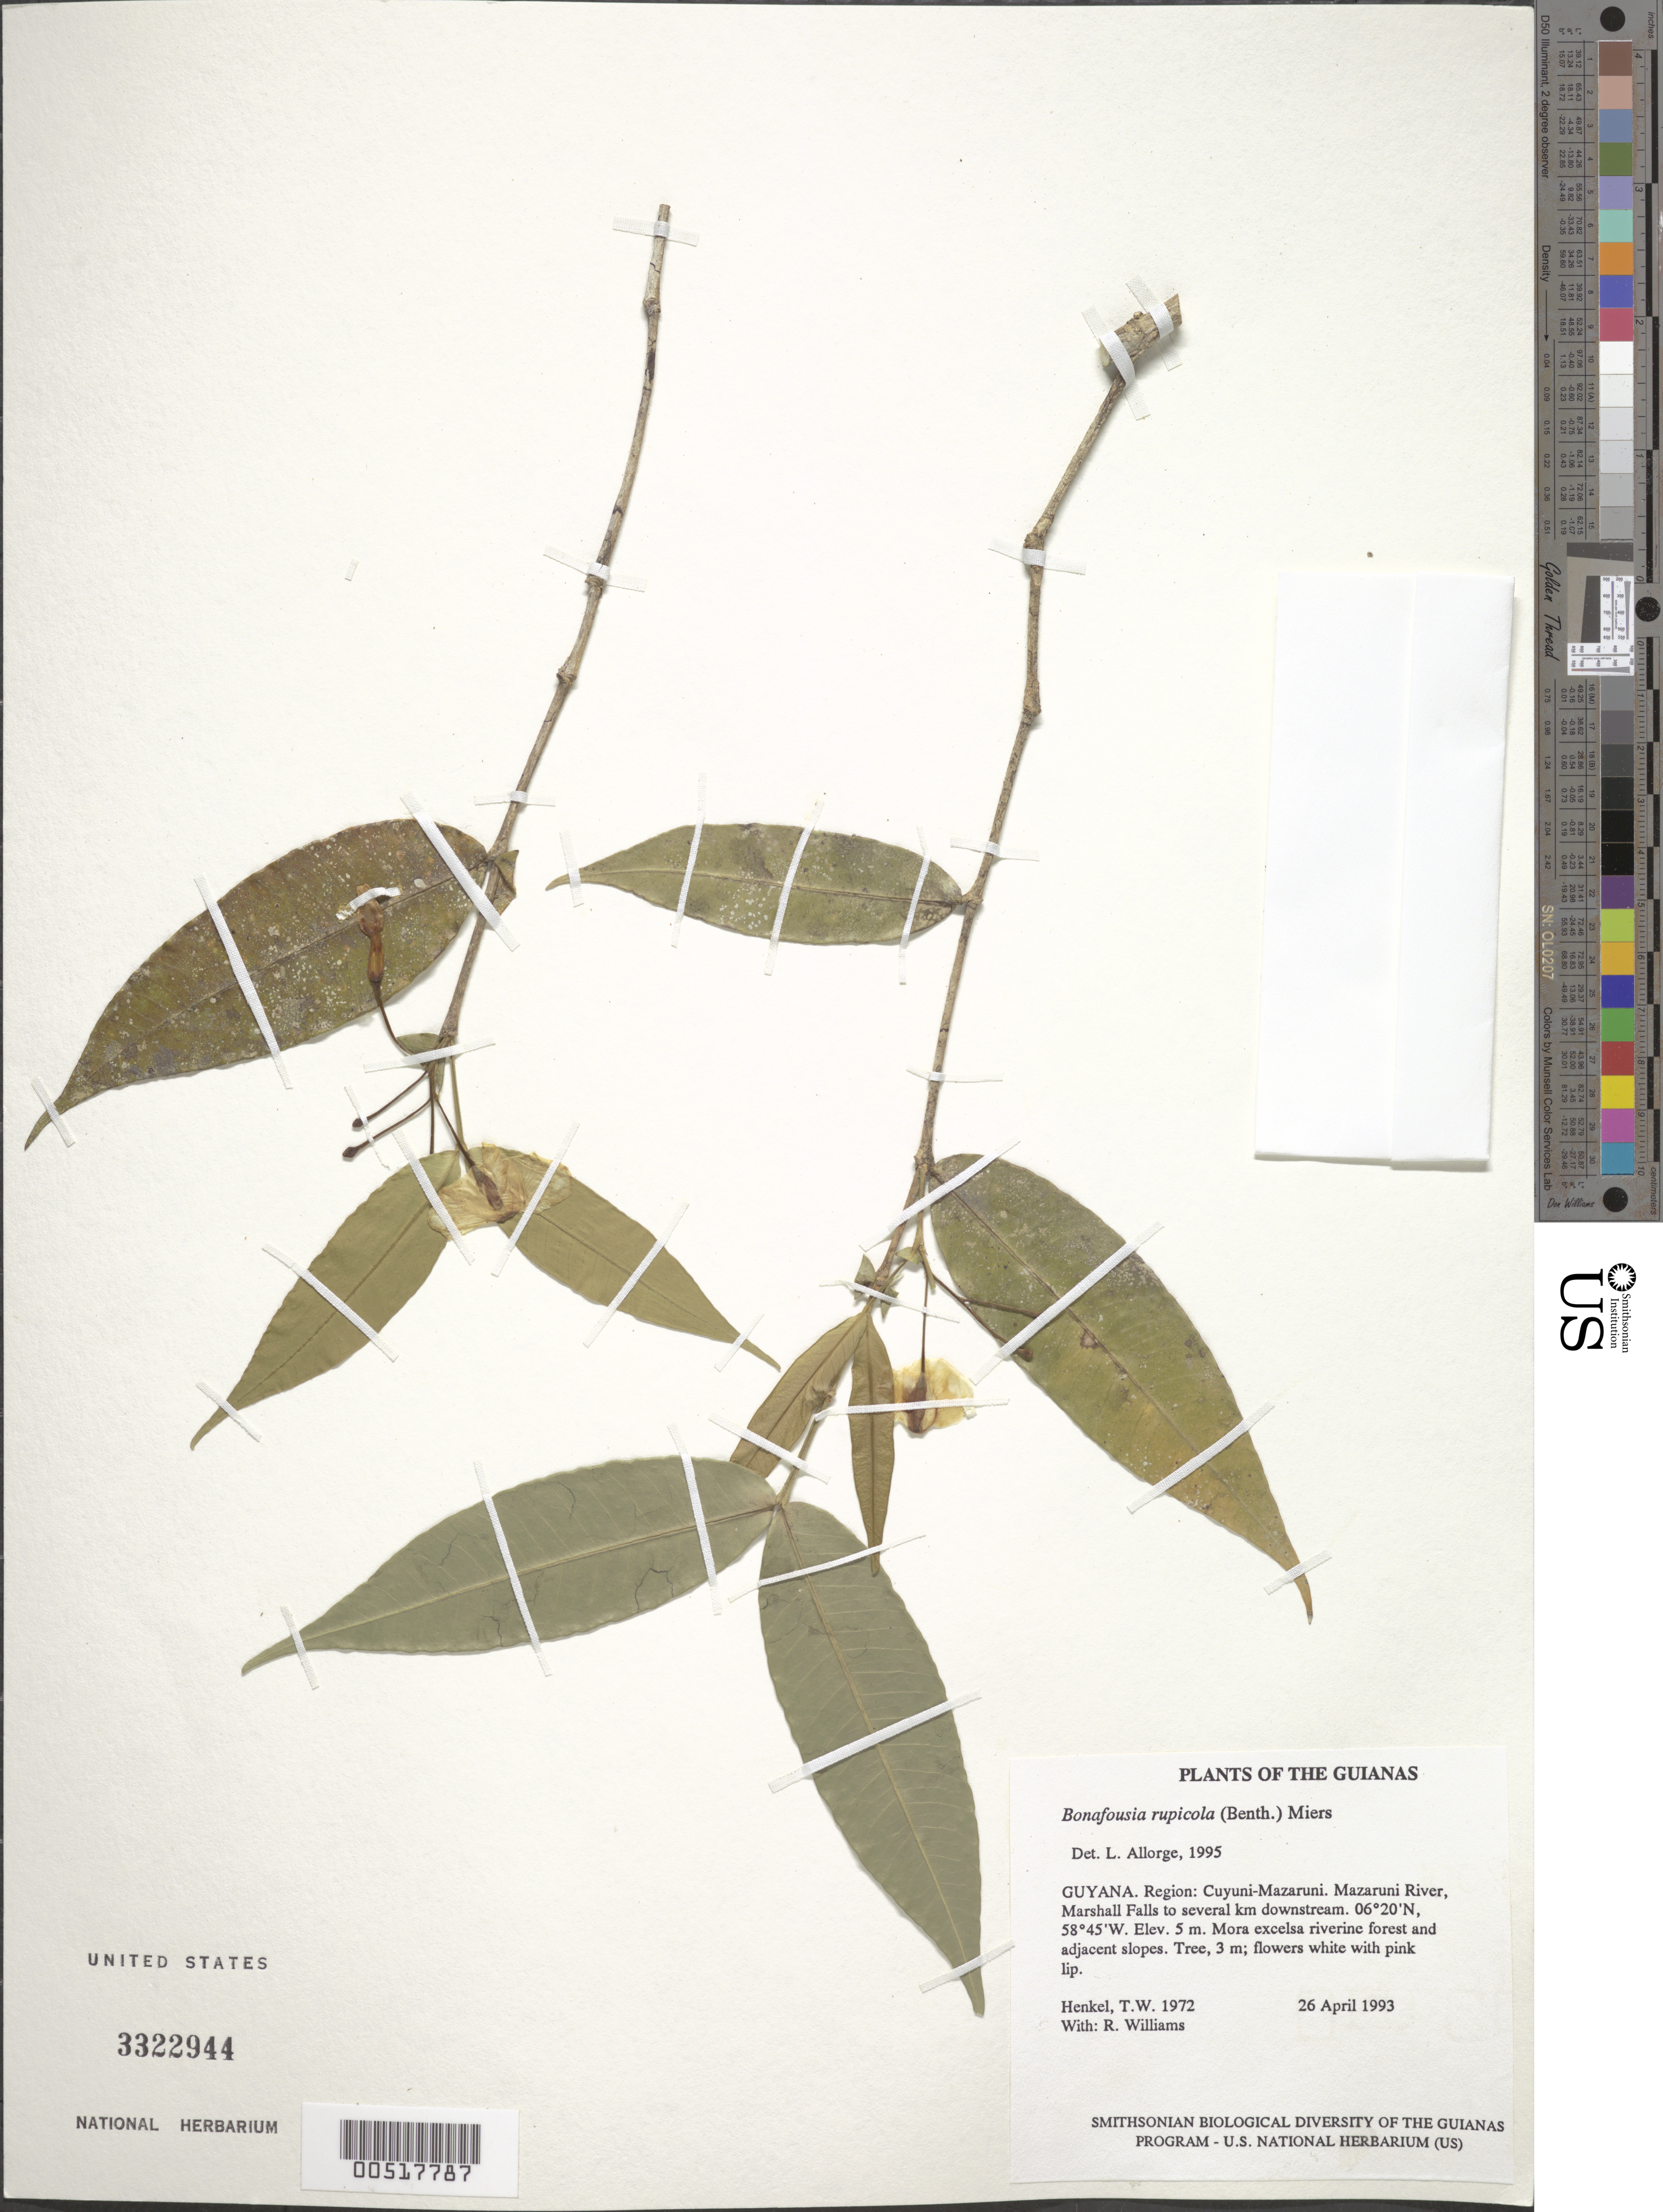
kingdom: Plantae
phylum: Tracheophyta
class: Magnoliopsida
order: Gentianales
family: Apocynaceae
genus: Bonafousia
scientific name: Bonafousia rupicola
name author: (Benth.) Miers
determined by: Allorge, L.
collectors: T. Henkel & R. Williams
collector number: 1972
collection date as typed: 26 April 1993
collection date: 1993-04-26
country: Guyana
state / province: Cuyuni-Mazaruni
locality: Mazaruni River, Marshall Falls to several km downstream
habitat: Mora excelsa riverine forest and adjacent slopes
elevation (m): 5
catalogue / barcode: US 3322944